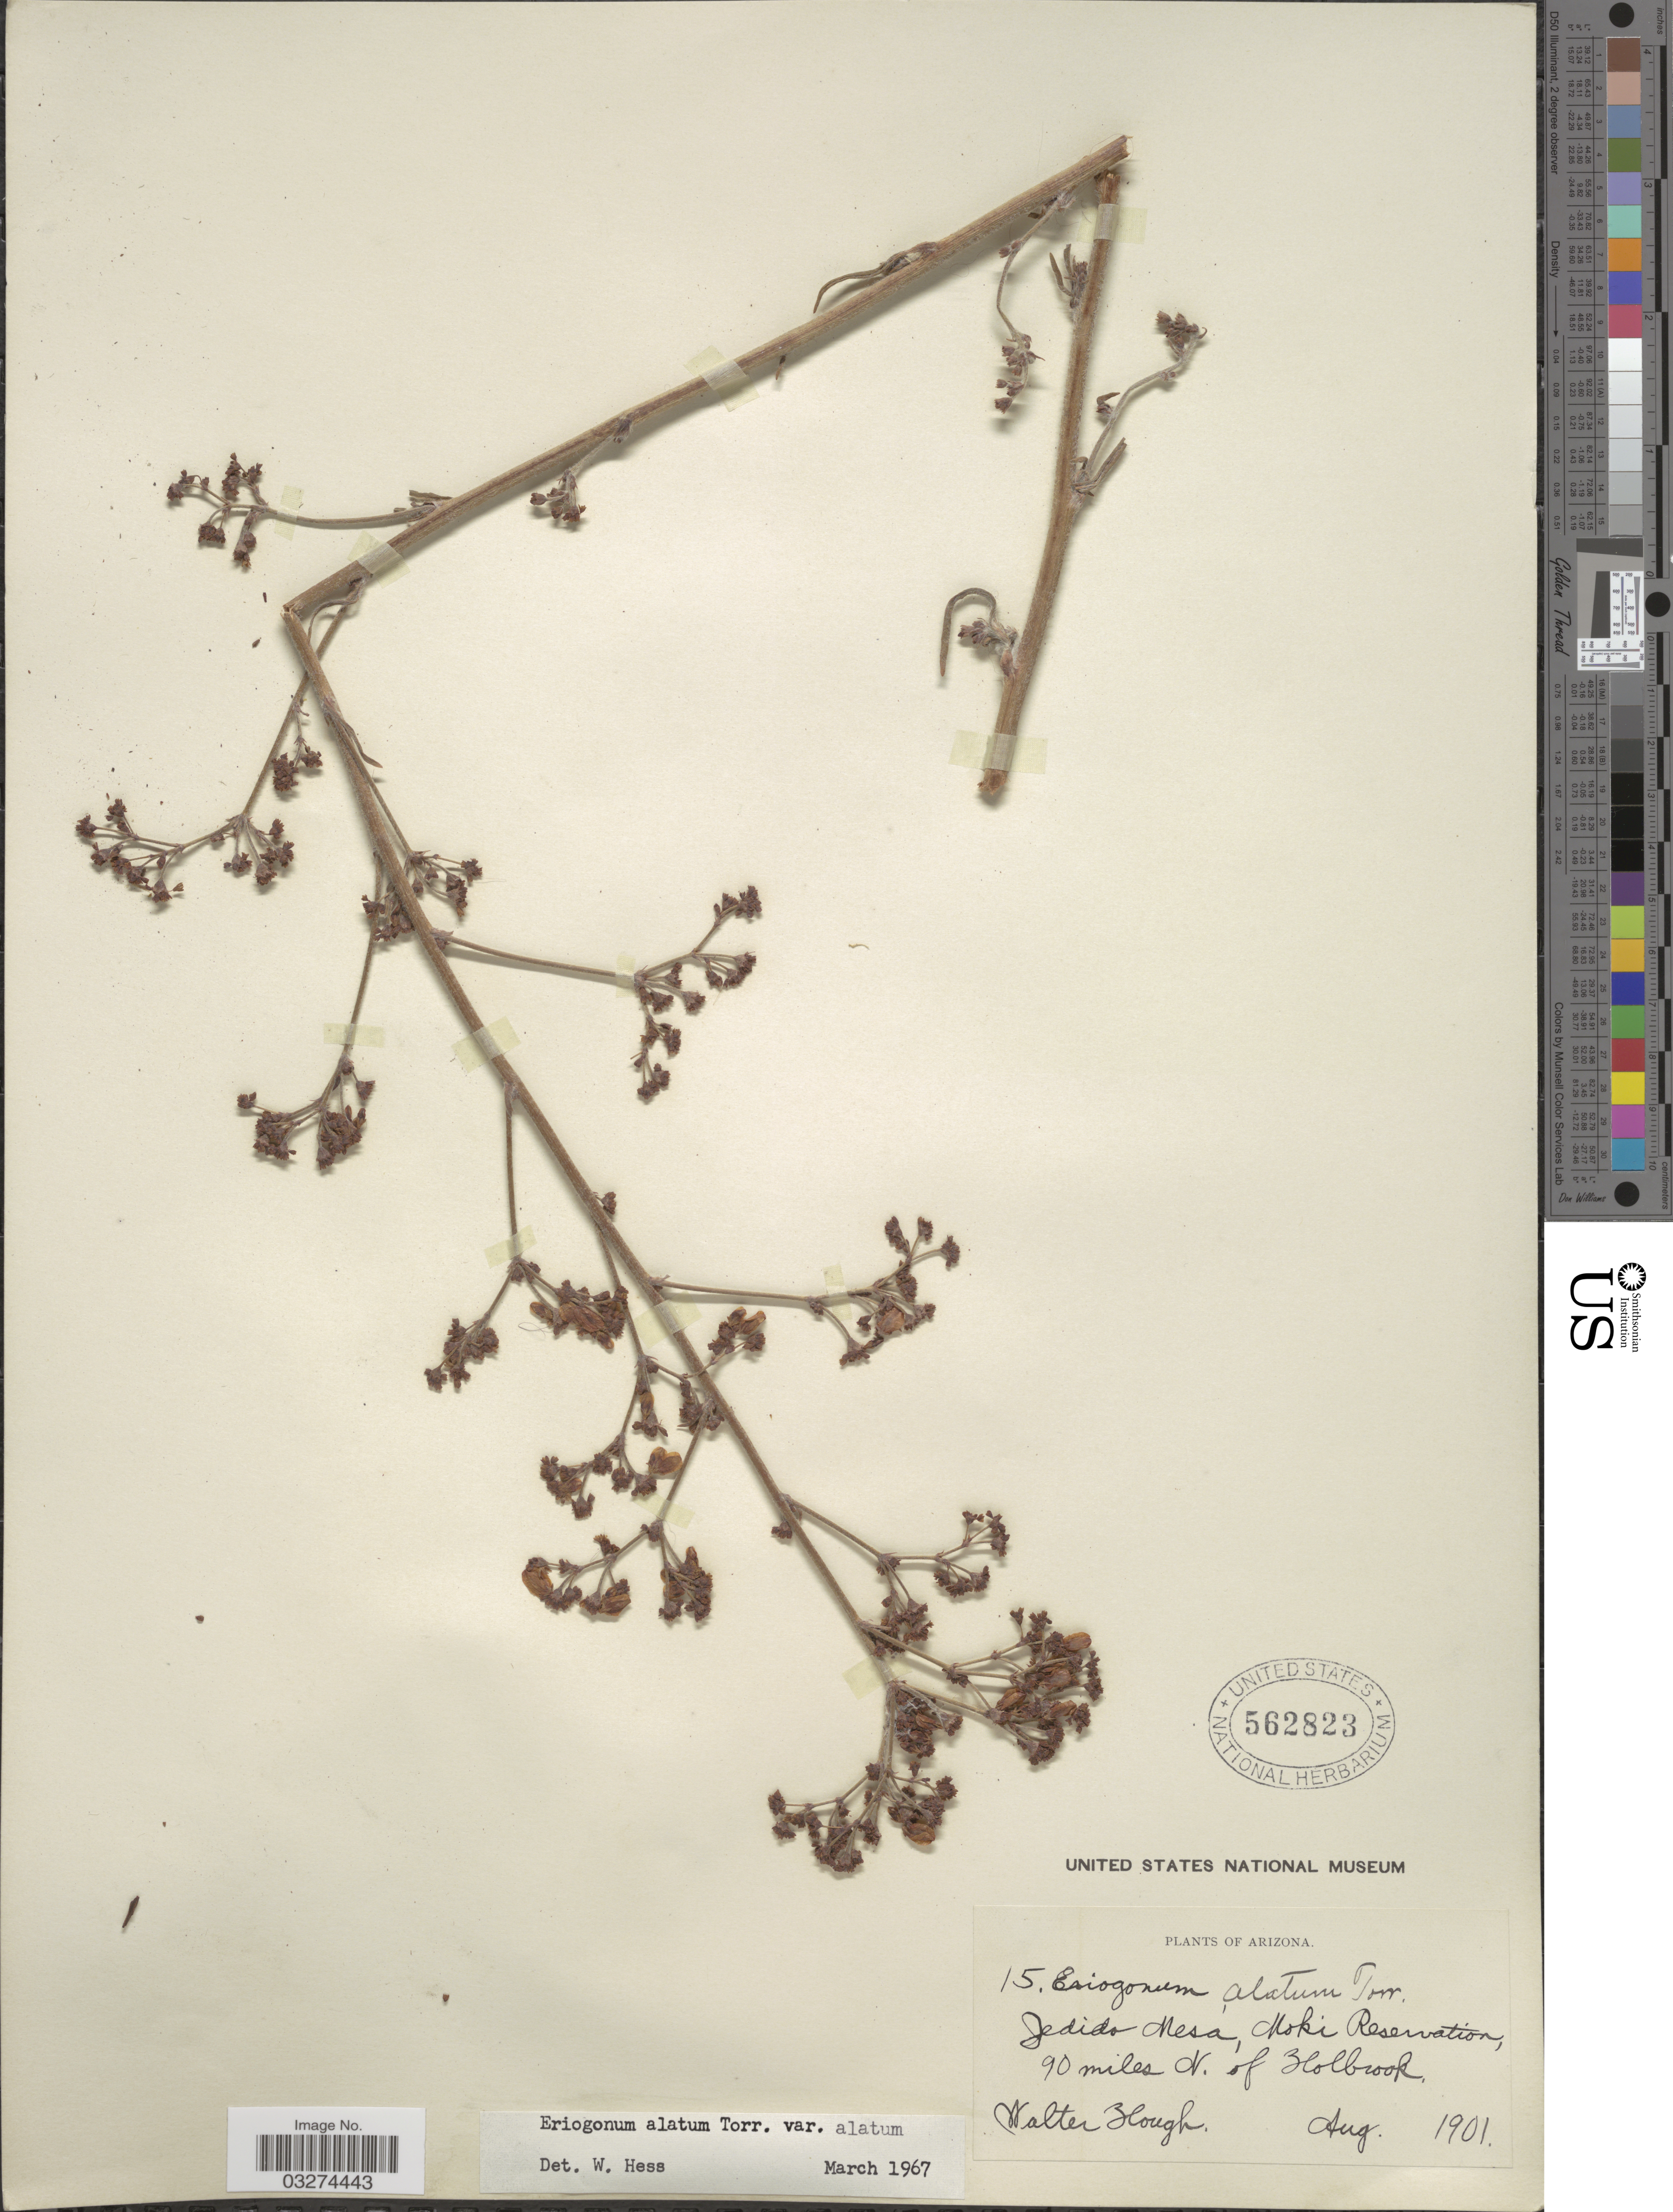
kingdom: Plantae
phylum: Tracheophyta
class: Magnoliopsida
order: Caryophyllales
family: Polygonaceae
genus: Eriogonum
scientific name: Eriogonum alatum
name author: Torr.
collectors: W. Hough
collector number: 15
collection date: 1901-08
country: United States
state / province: Arizona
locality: Jedido Mesa, Moki Reservation, 90 miles N. of Holbrook.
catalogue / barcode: US 562823